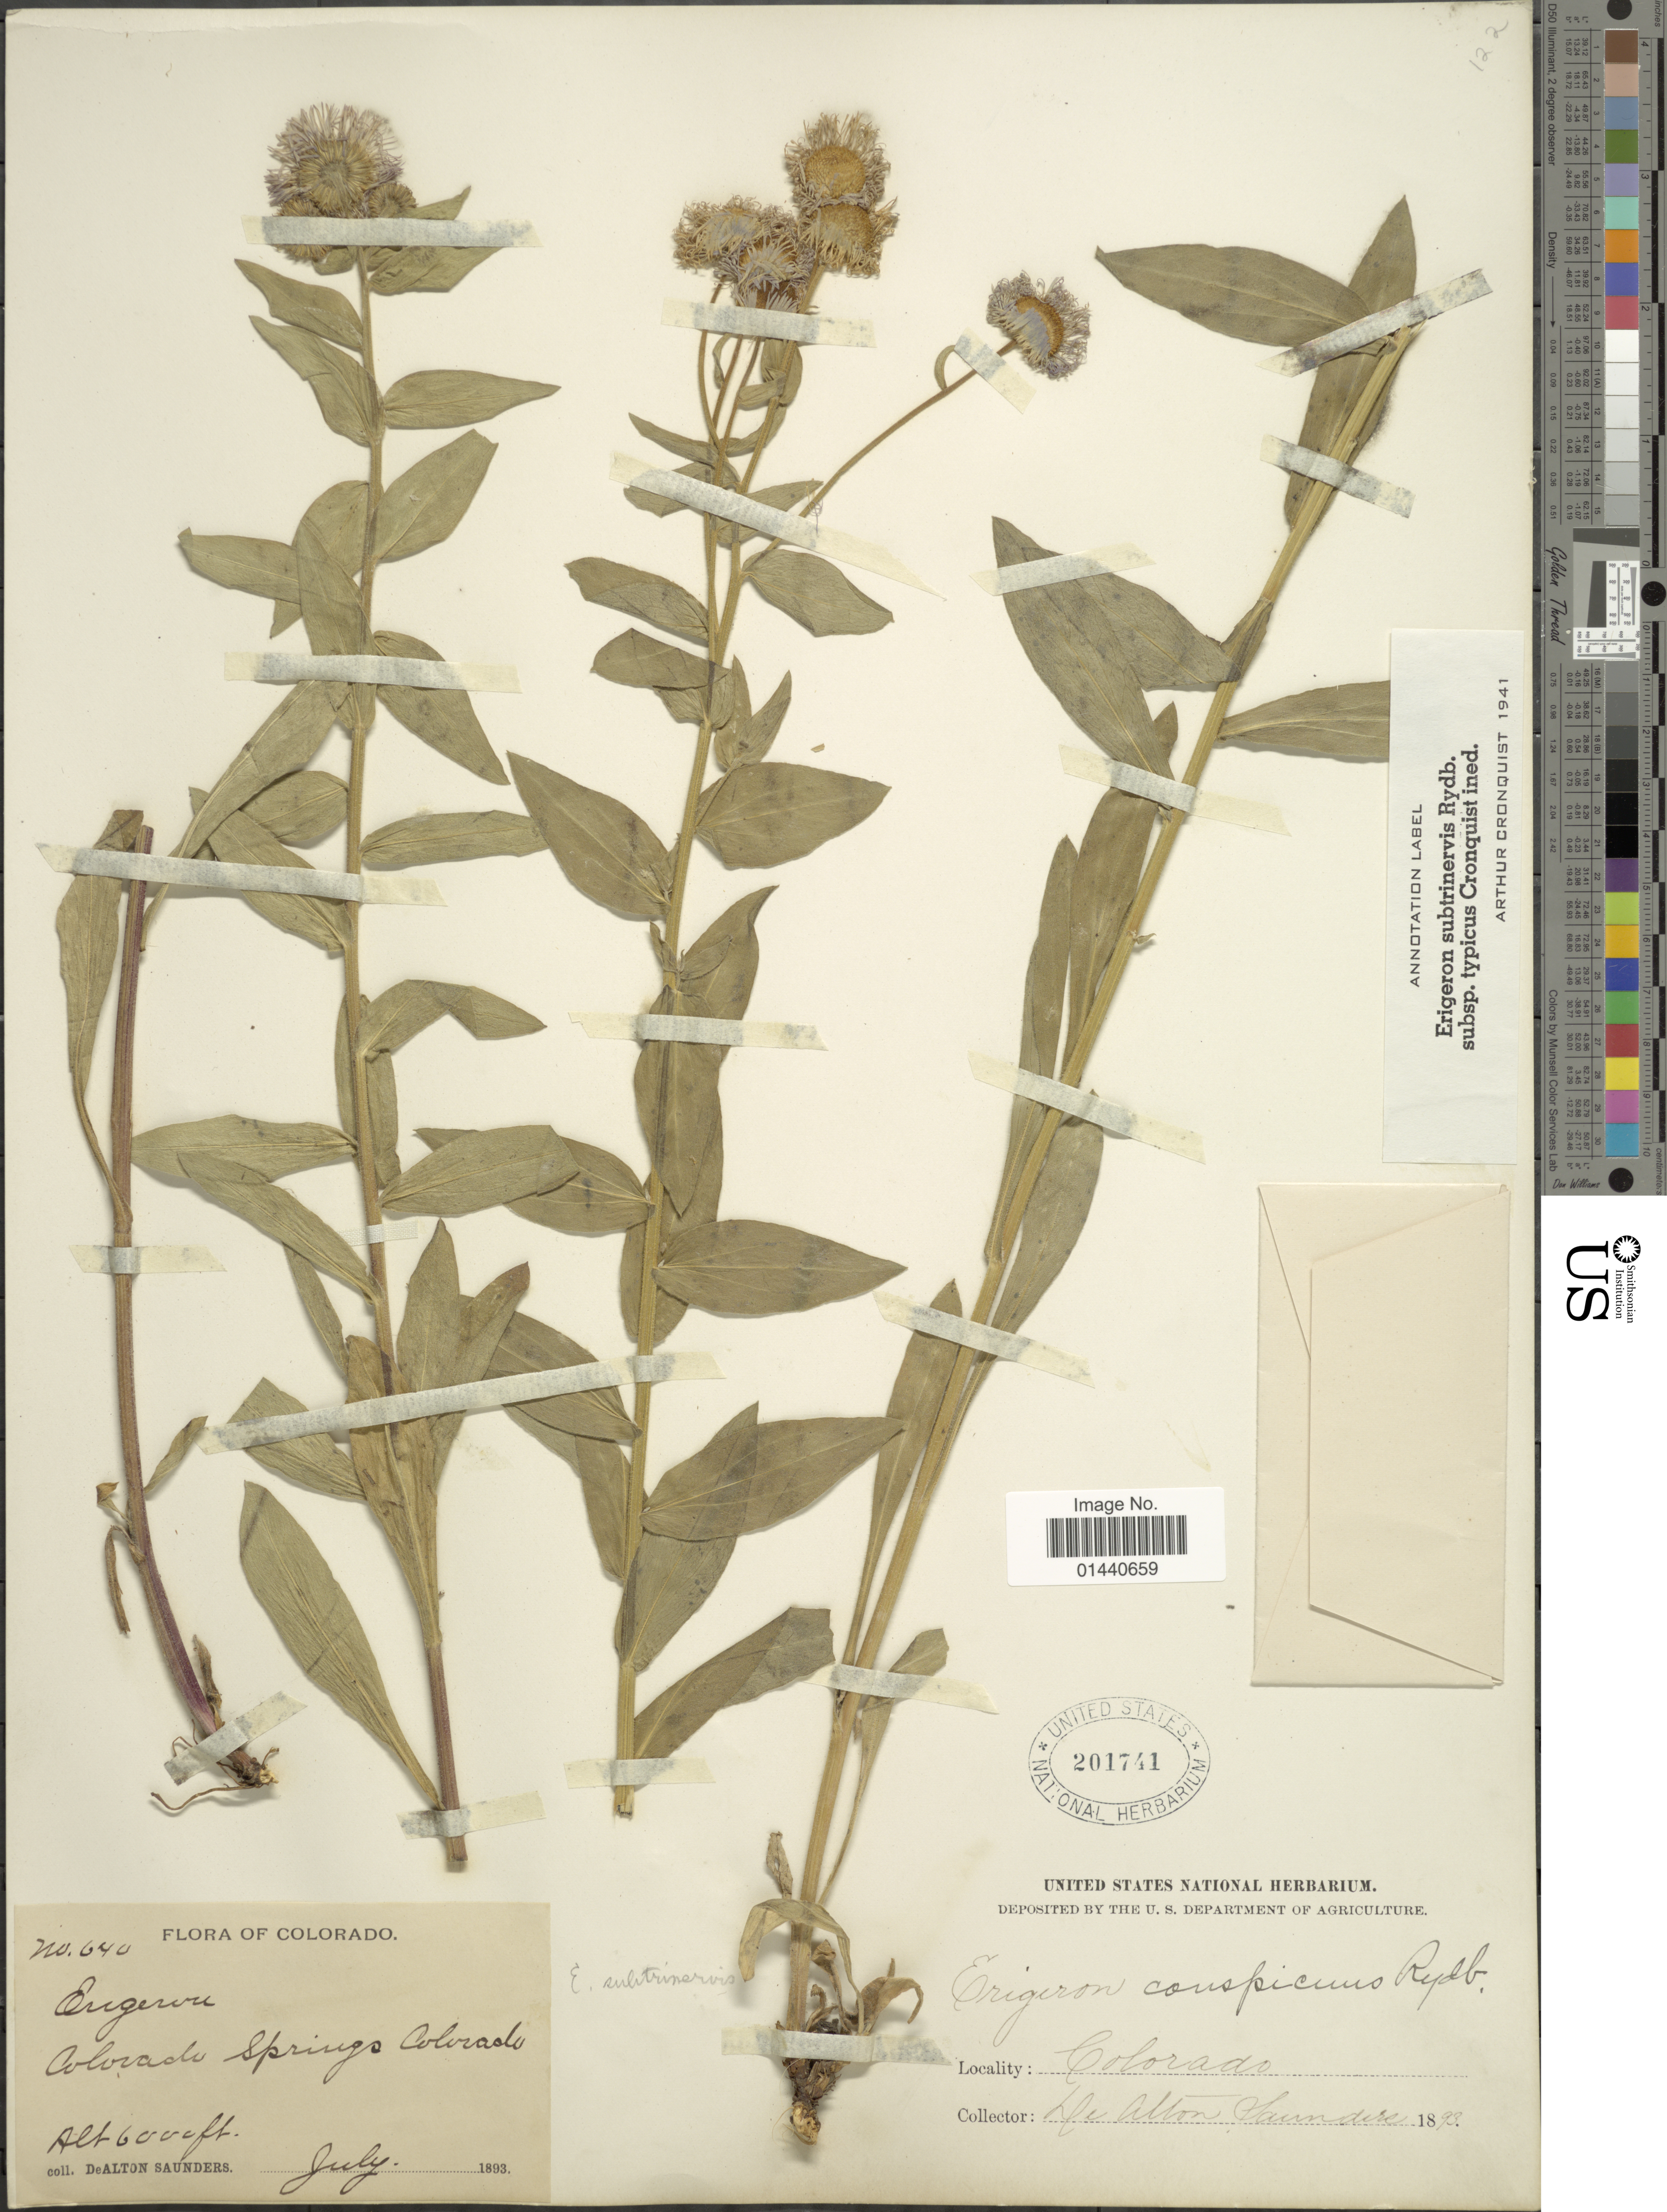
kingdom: Plantae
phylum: Tracheophyta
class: Magnoliopsida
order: Asterales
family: Asteraceae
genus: Erigeron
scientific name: Erigeron subtrinervis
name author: Rydb. ex Porter & Britton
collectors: D. A. Saunders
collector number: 640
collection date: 1893-07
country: United States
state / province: Colorado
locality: Above Springs Colorado.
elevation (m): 1829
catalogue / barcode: US 201741